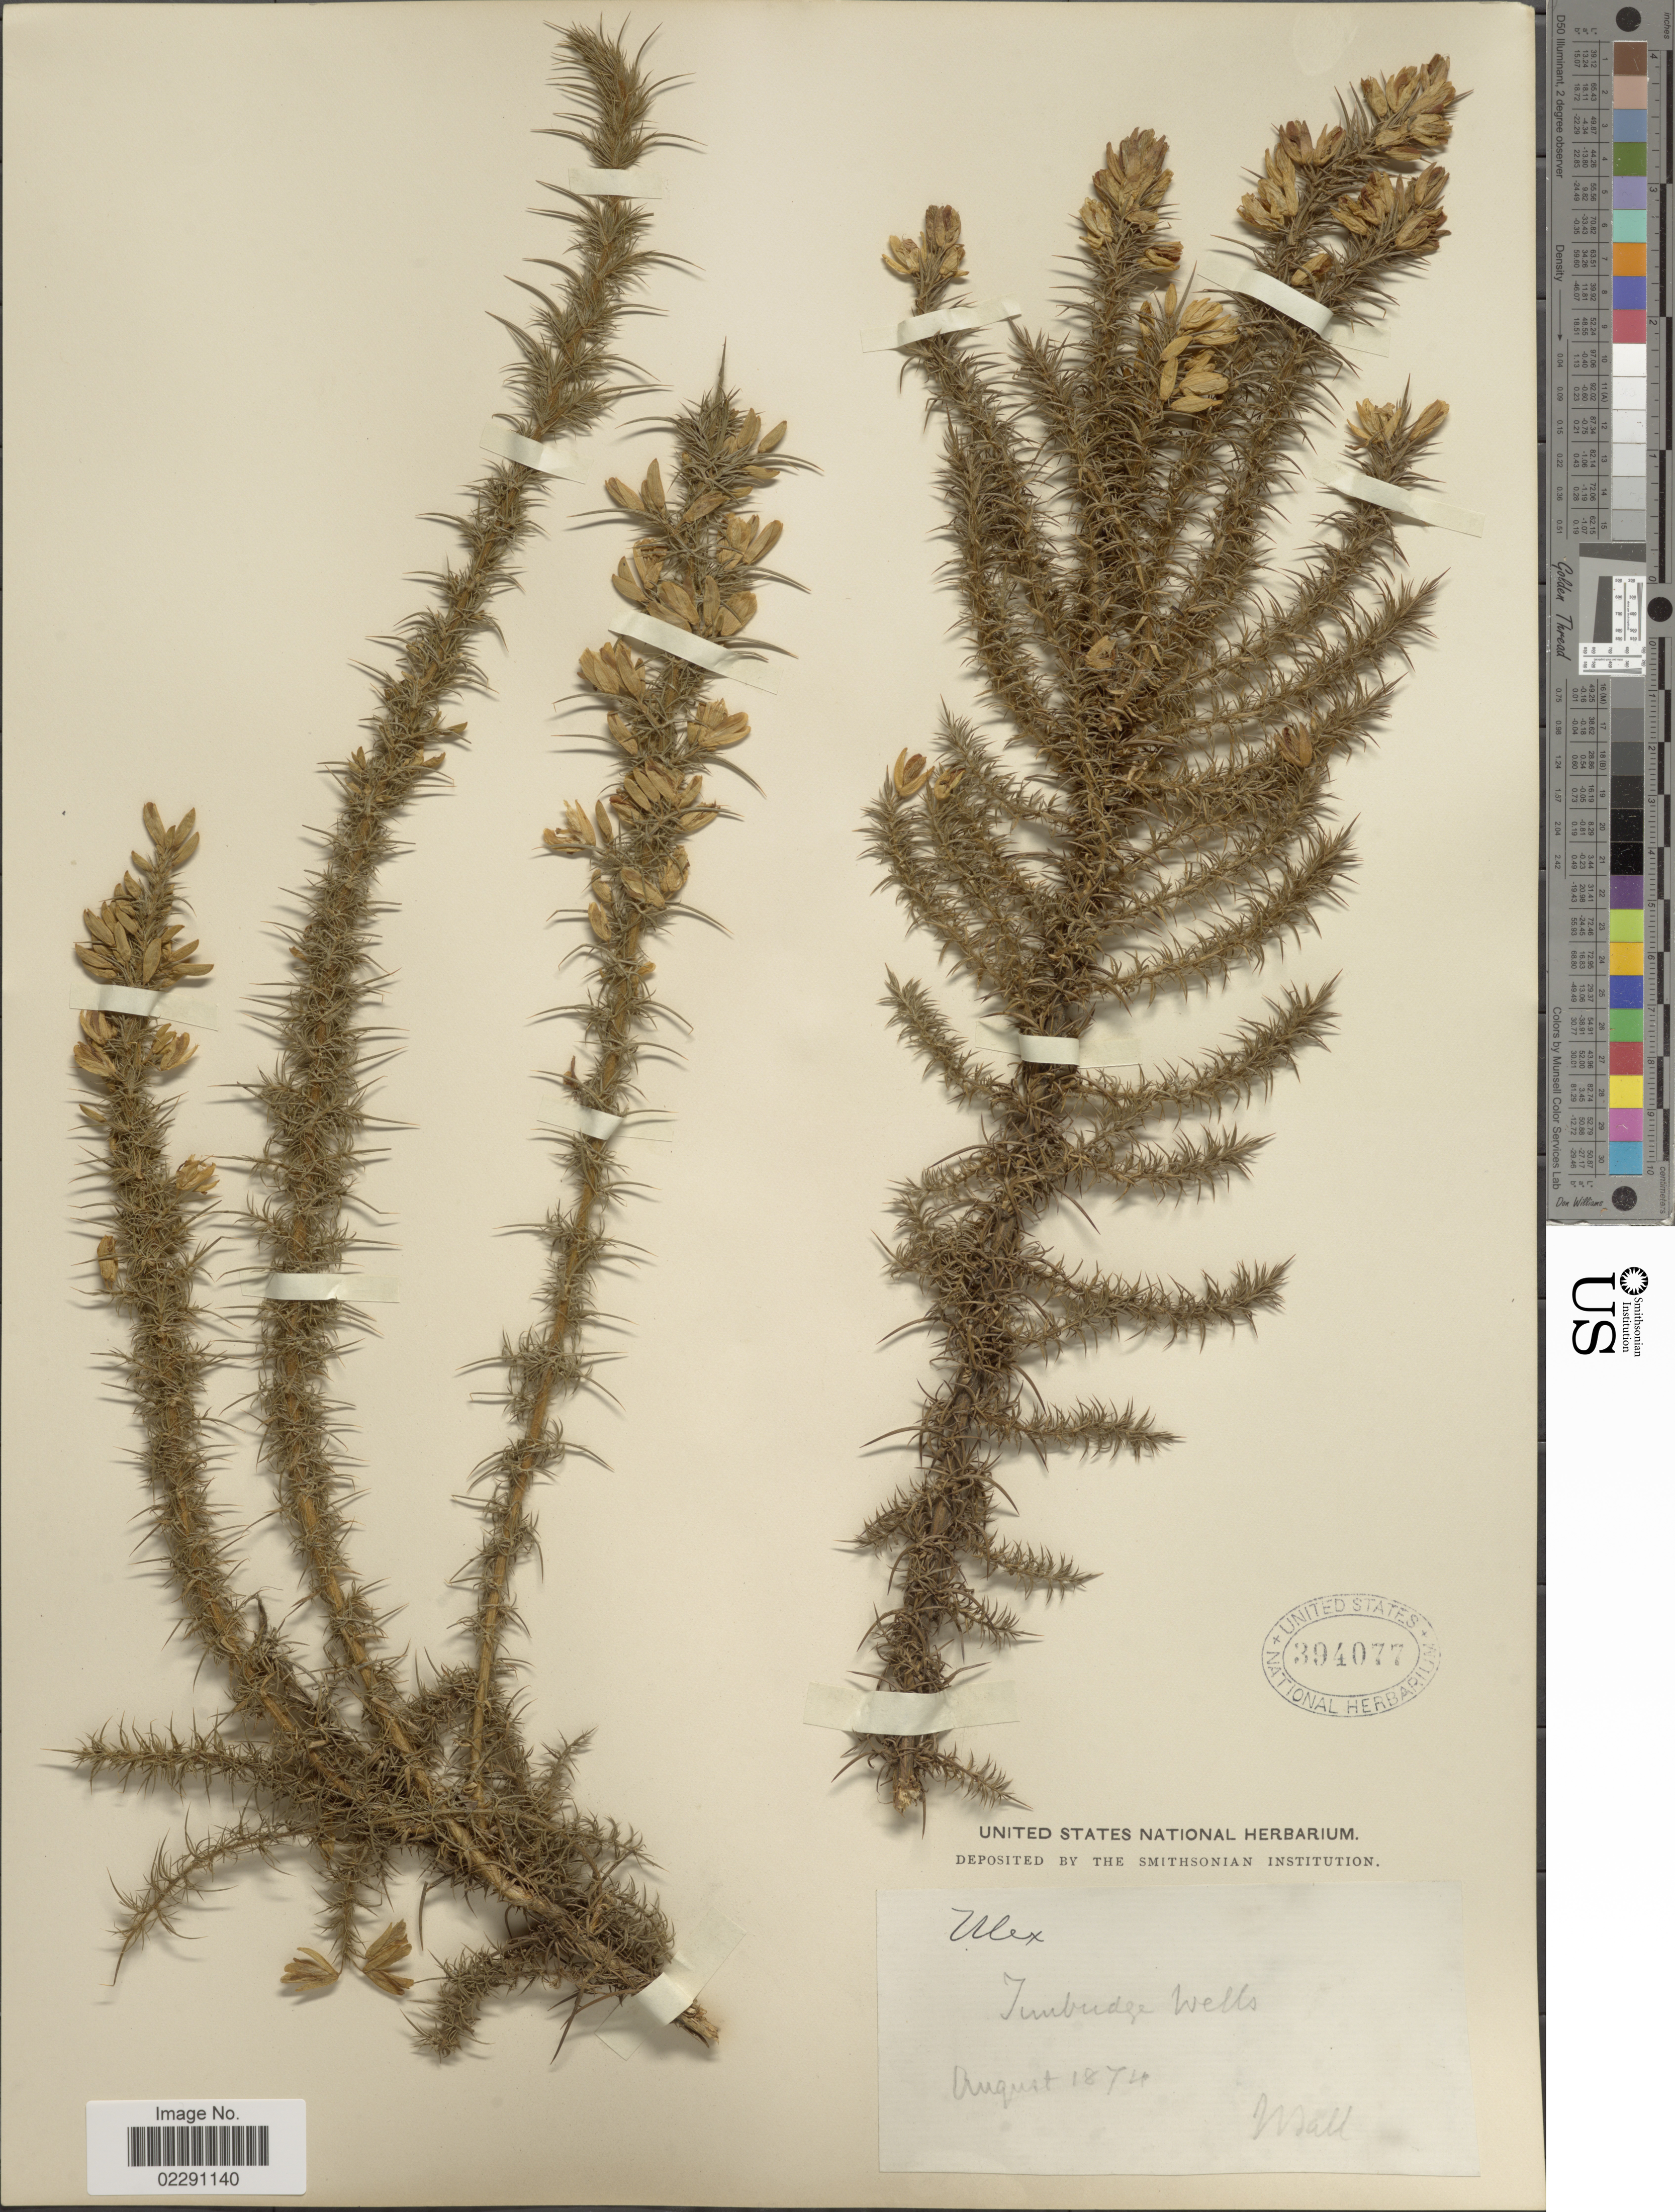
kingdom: Plantae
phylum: Tracheophyta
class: Magnoliopsida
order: Fabales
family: Fabaceae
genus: Ulex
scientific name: Ulex sp.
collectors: J. Ball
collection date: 1874-08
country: United Kingdom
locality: Tunbridge Wells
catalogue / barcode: US 394077